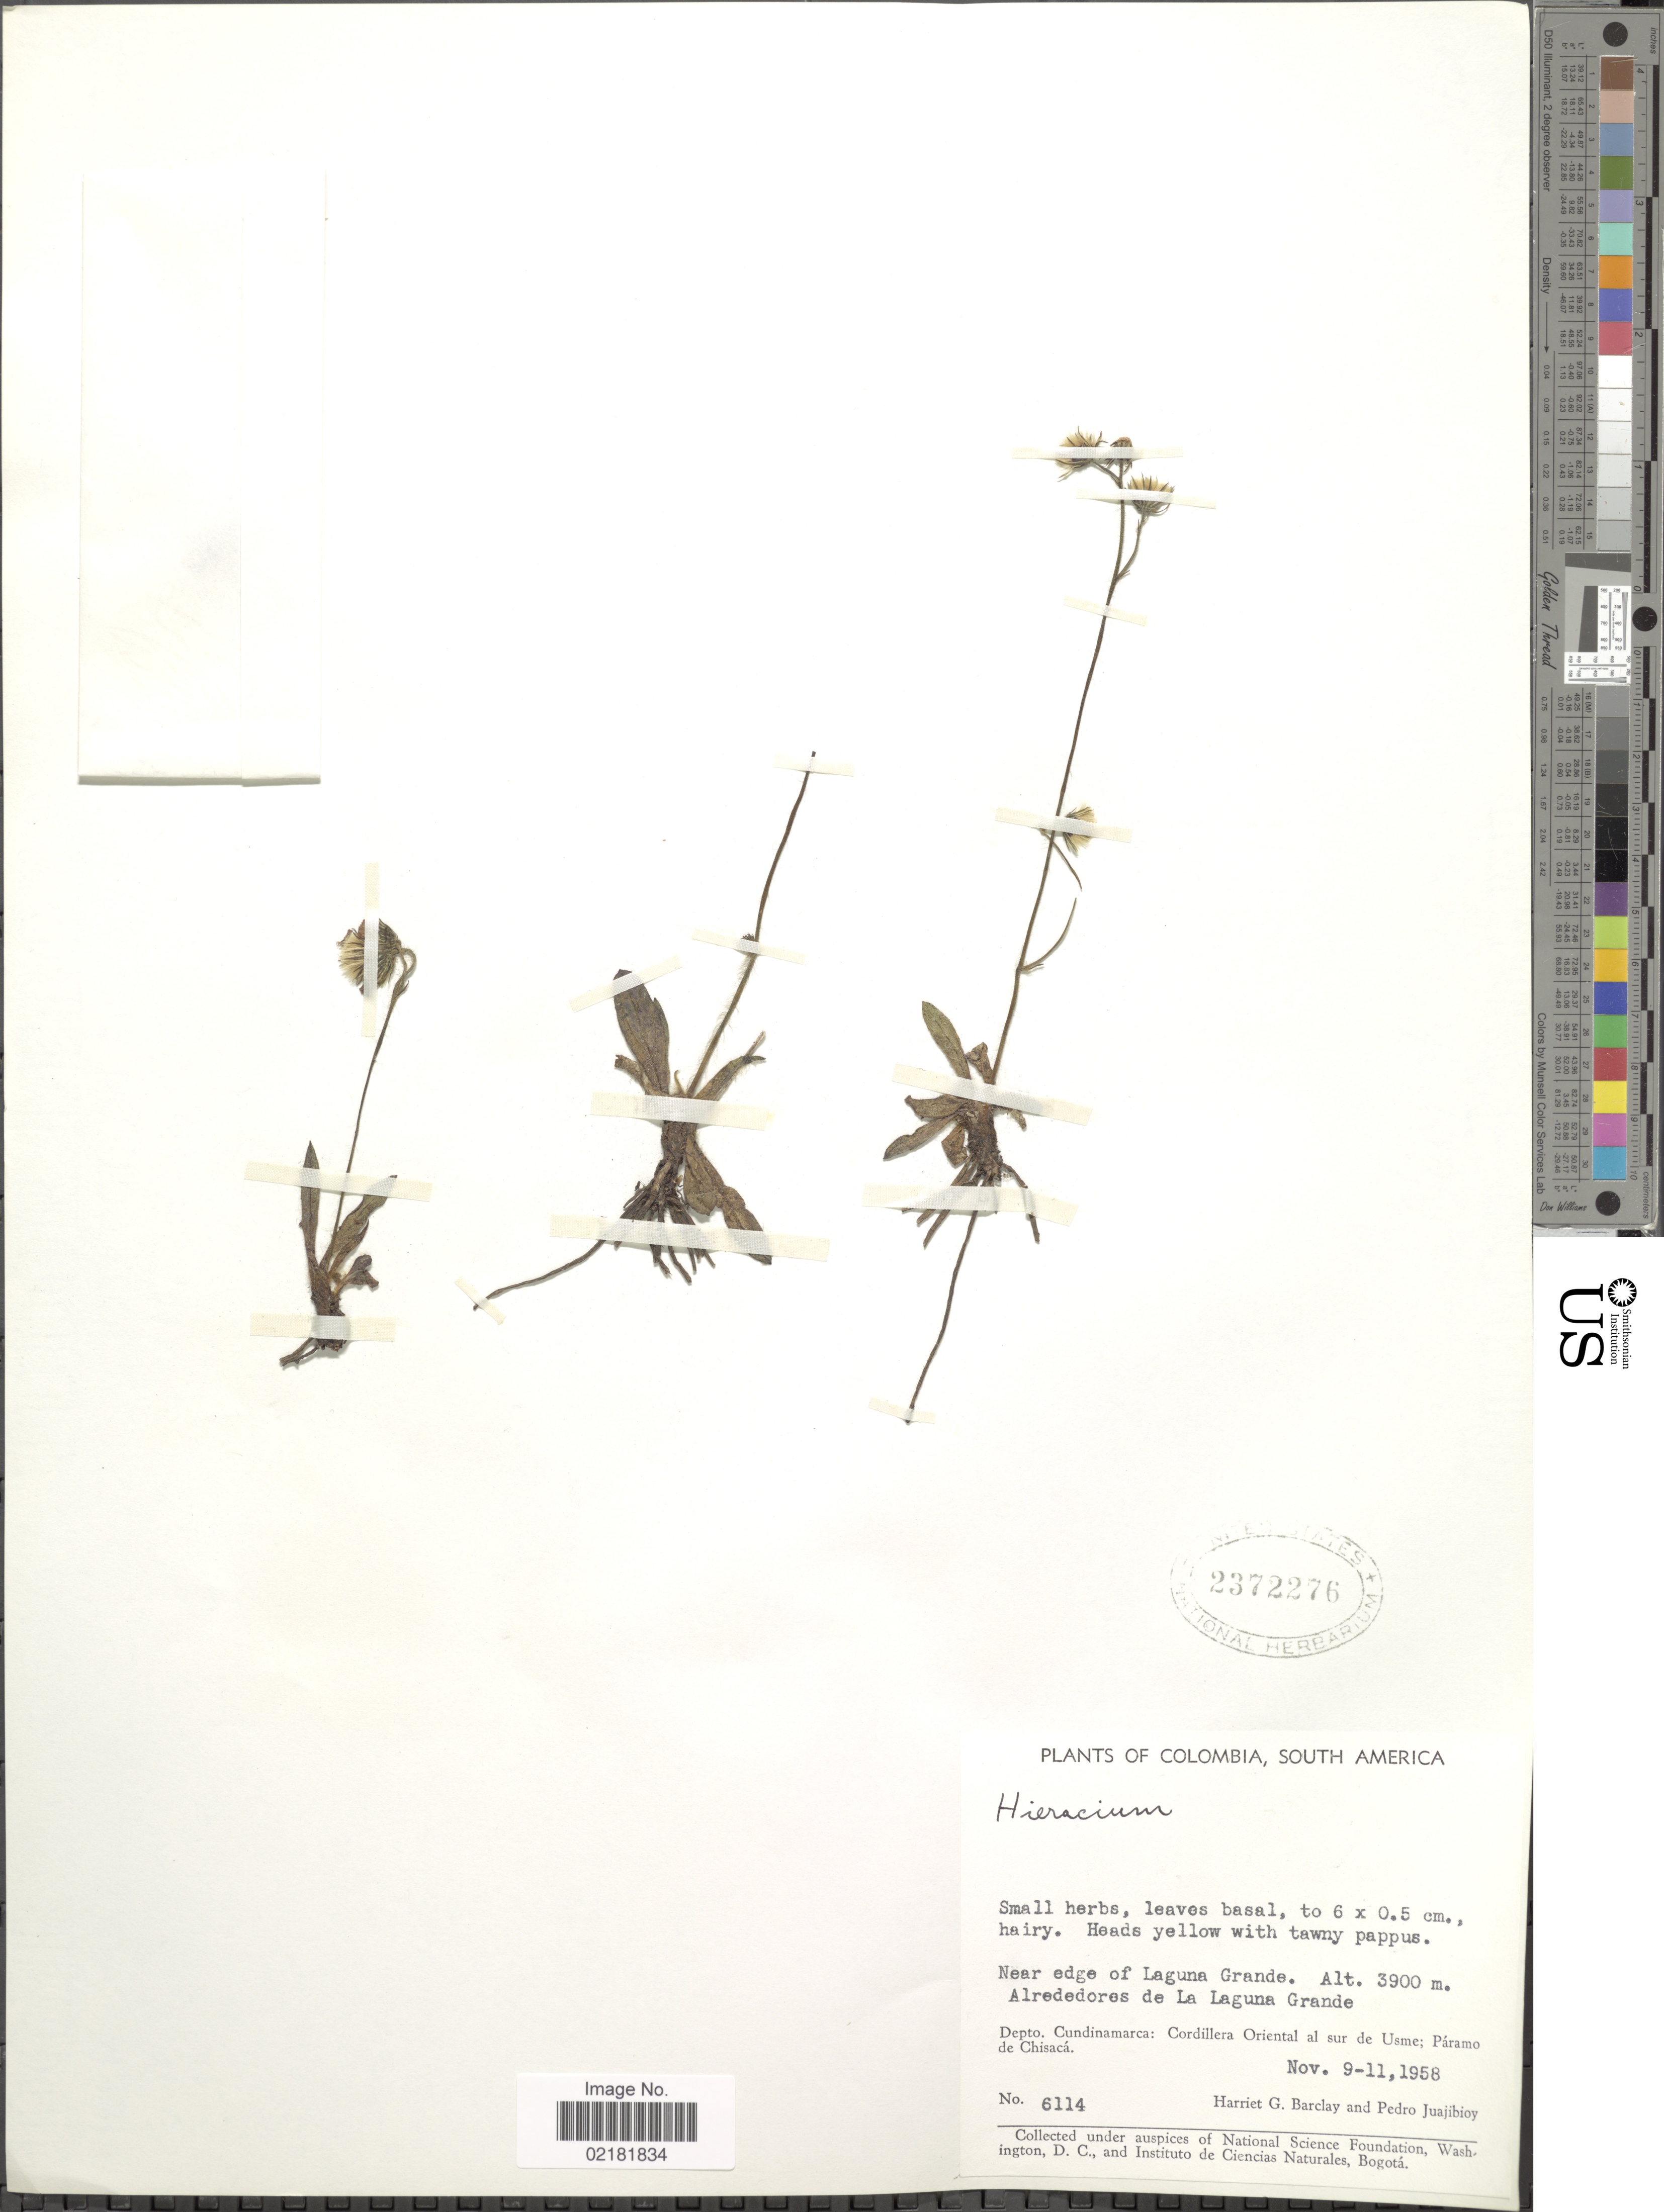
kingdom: Plantae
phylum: Tracheophyta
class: Magnoliopsida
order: Asterales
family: Asteraceae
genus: Hieracium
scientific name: Hieracium repandulare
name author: Druce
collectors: H. G. Barclay & P. Juajibioy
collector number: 6114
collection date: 1958-11-09/1958-11-11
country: Colombia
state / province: Cundinamarca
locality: Near edge of Laguna Grande, alrededores de La Laguna Grande, Cordillera Oriental al sur de Usme; Paramo de Chisaca.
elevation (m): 3900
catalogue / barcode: US 2372276